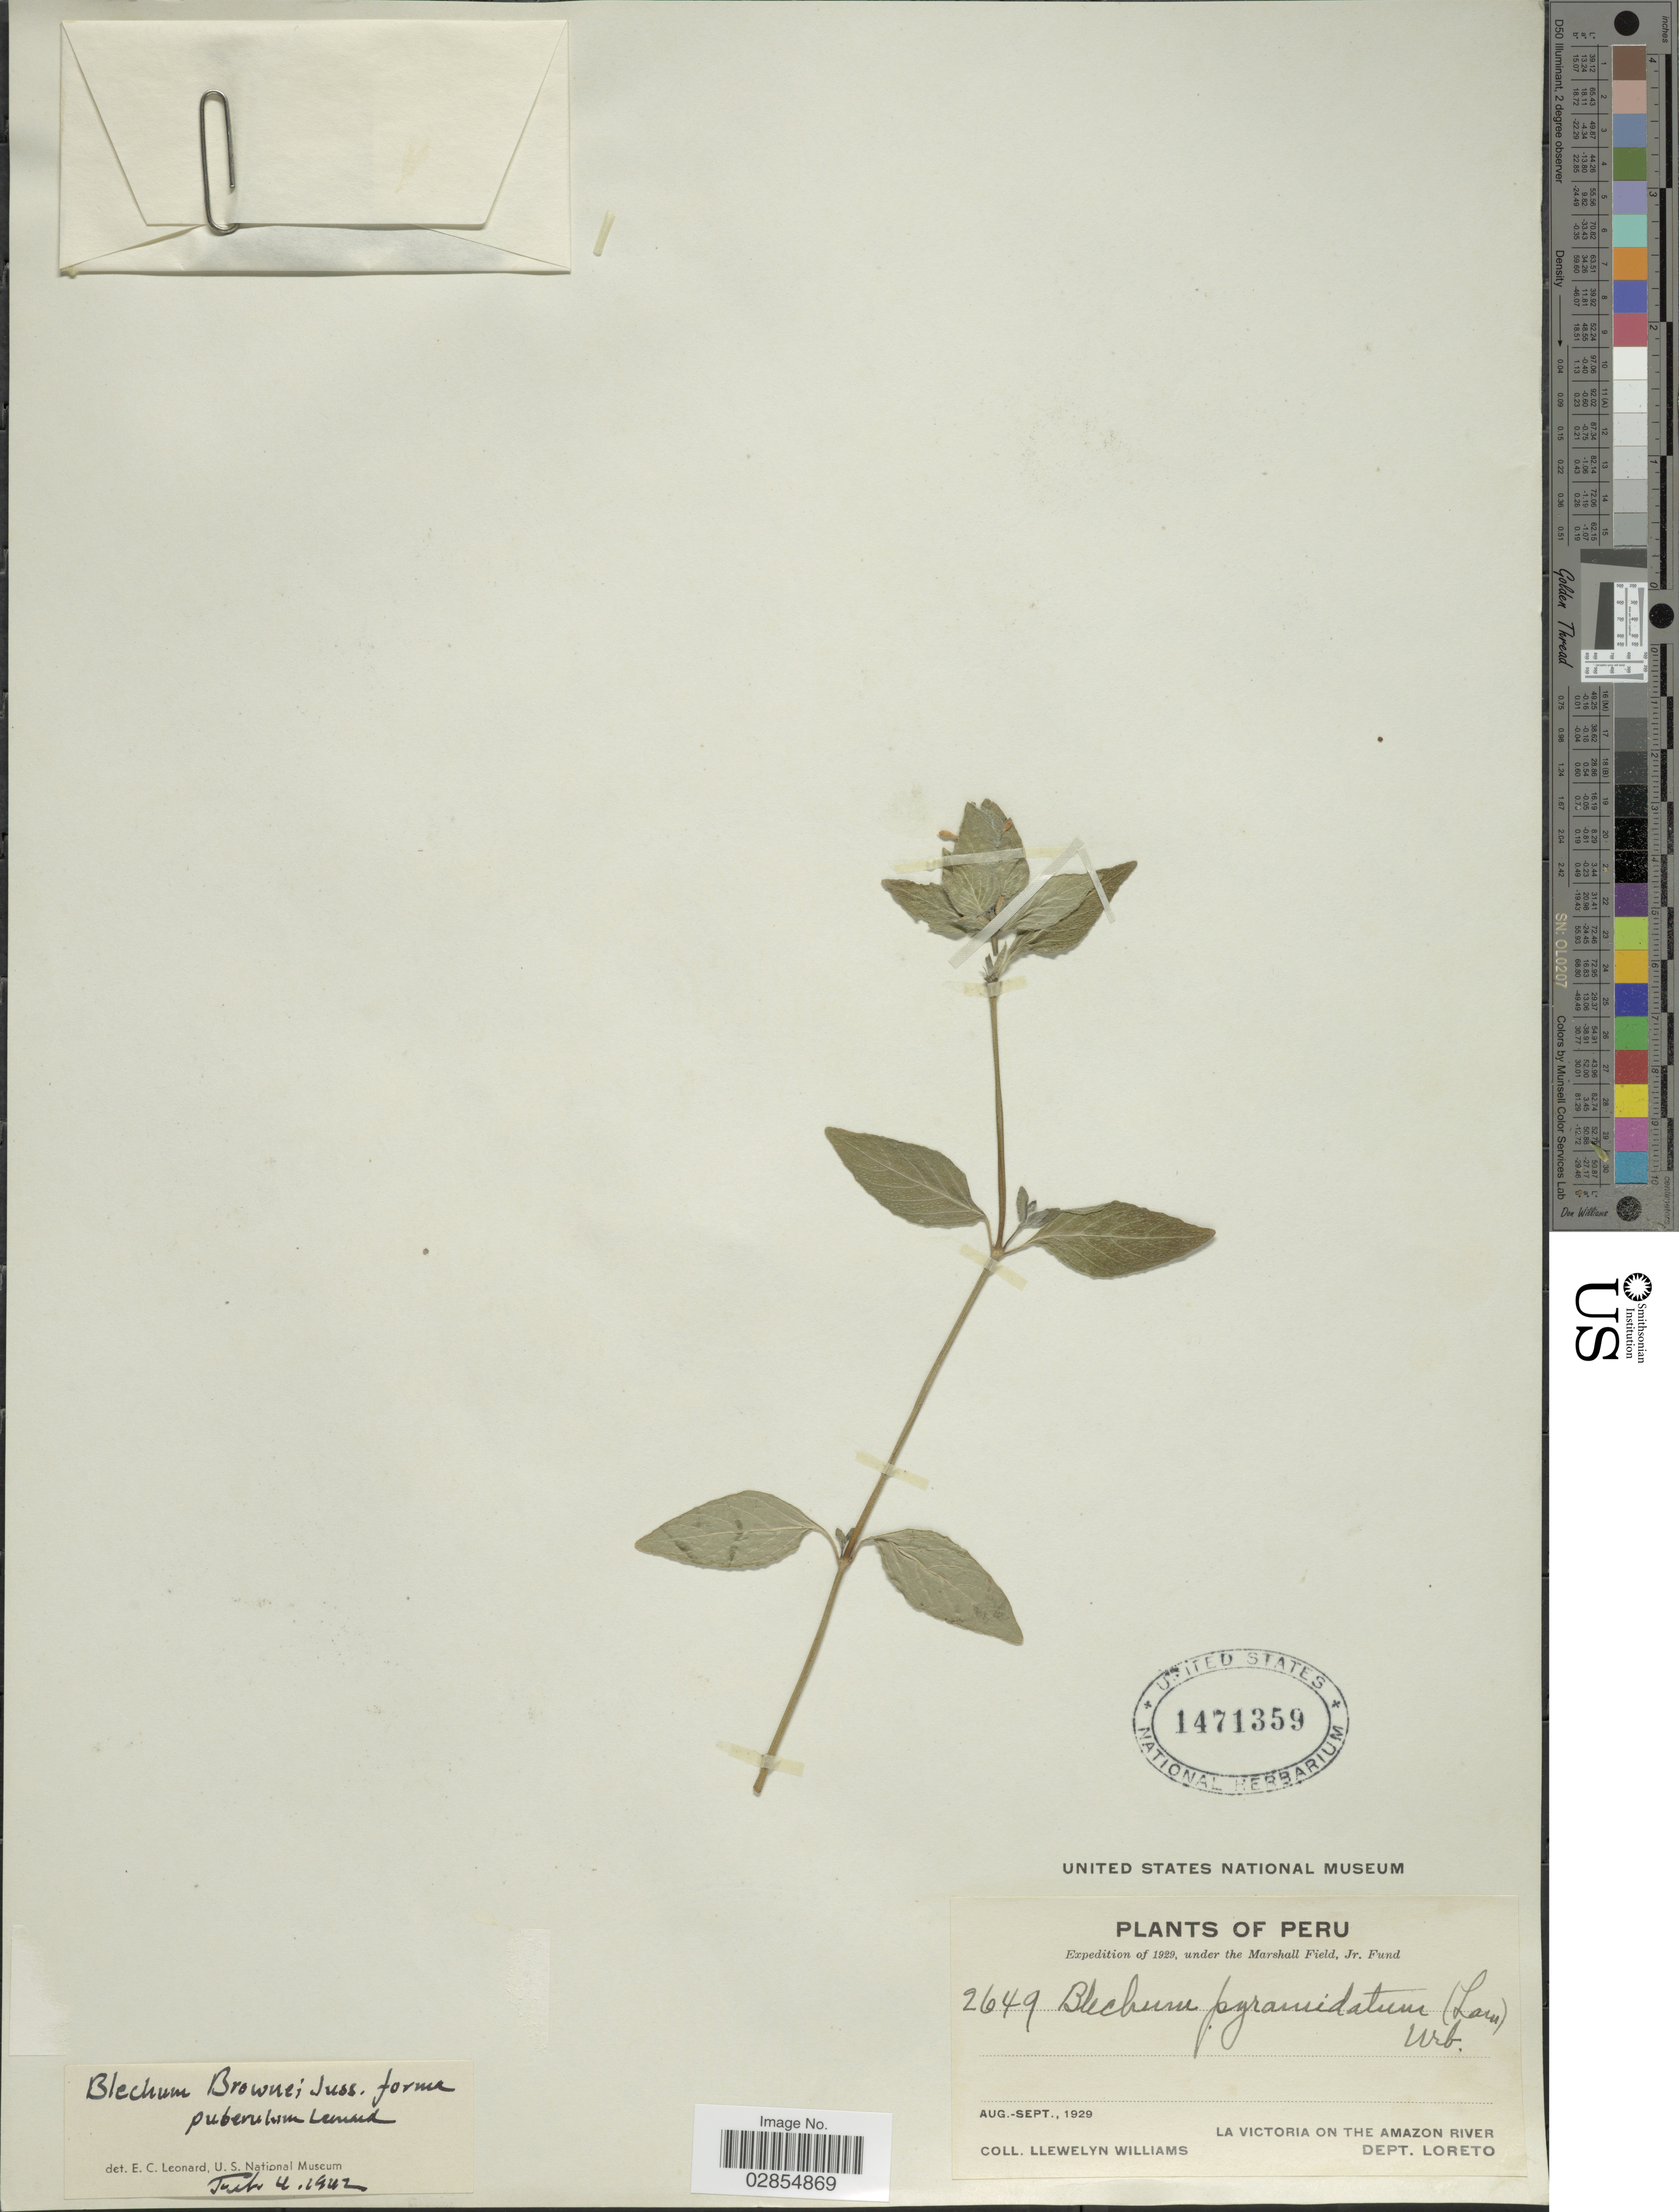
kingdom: Plantae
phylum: Tracheophyta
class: Magnoliopsida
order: Lamiales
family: Acanthaceae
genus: Blechum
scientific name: Blechum brownei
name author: Juss.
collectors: Ll. Williams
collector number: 2649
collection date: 1929-08/1929-09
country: Peru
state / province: Loreto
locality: La Victoria on the Amazon River. Dept. Loreto.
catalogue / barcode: US 1471359